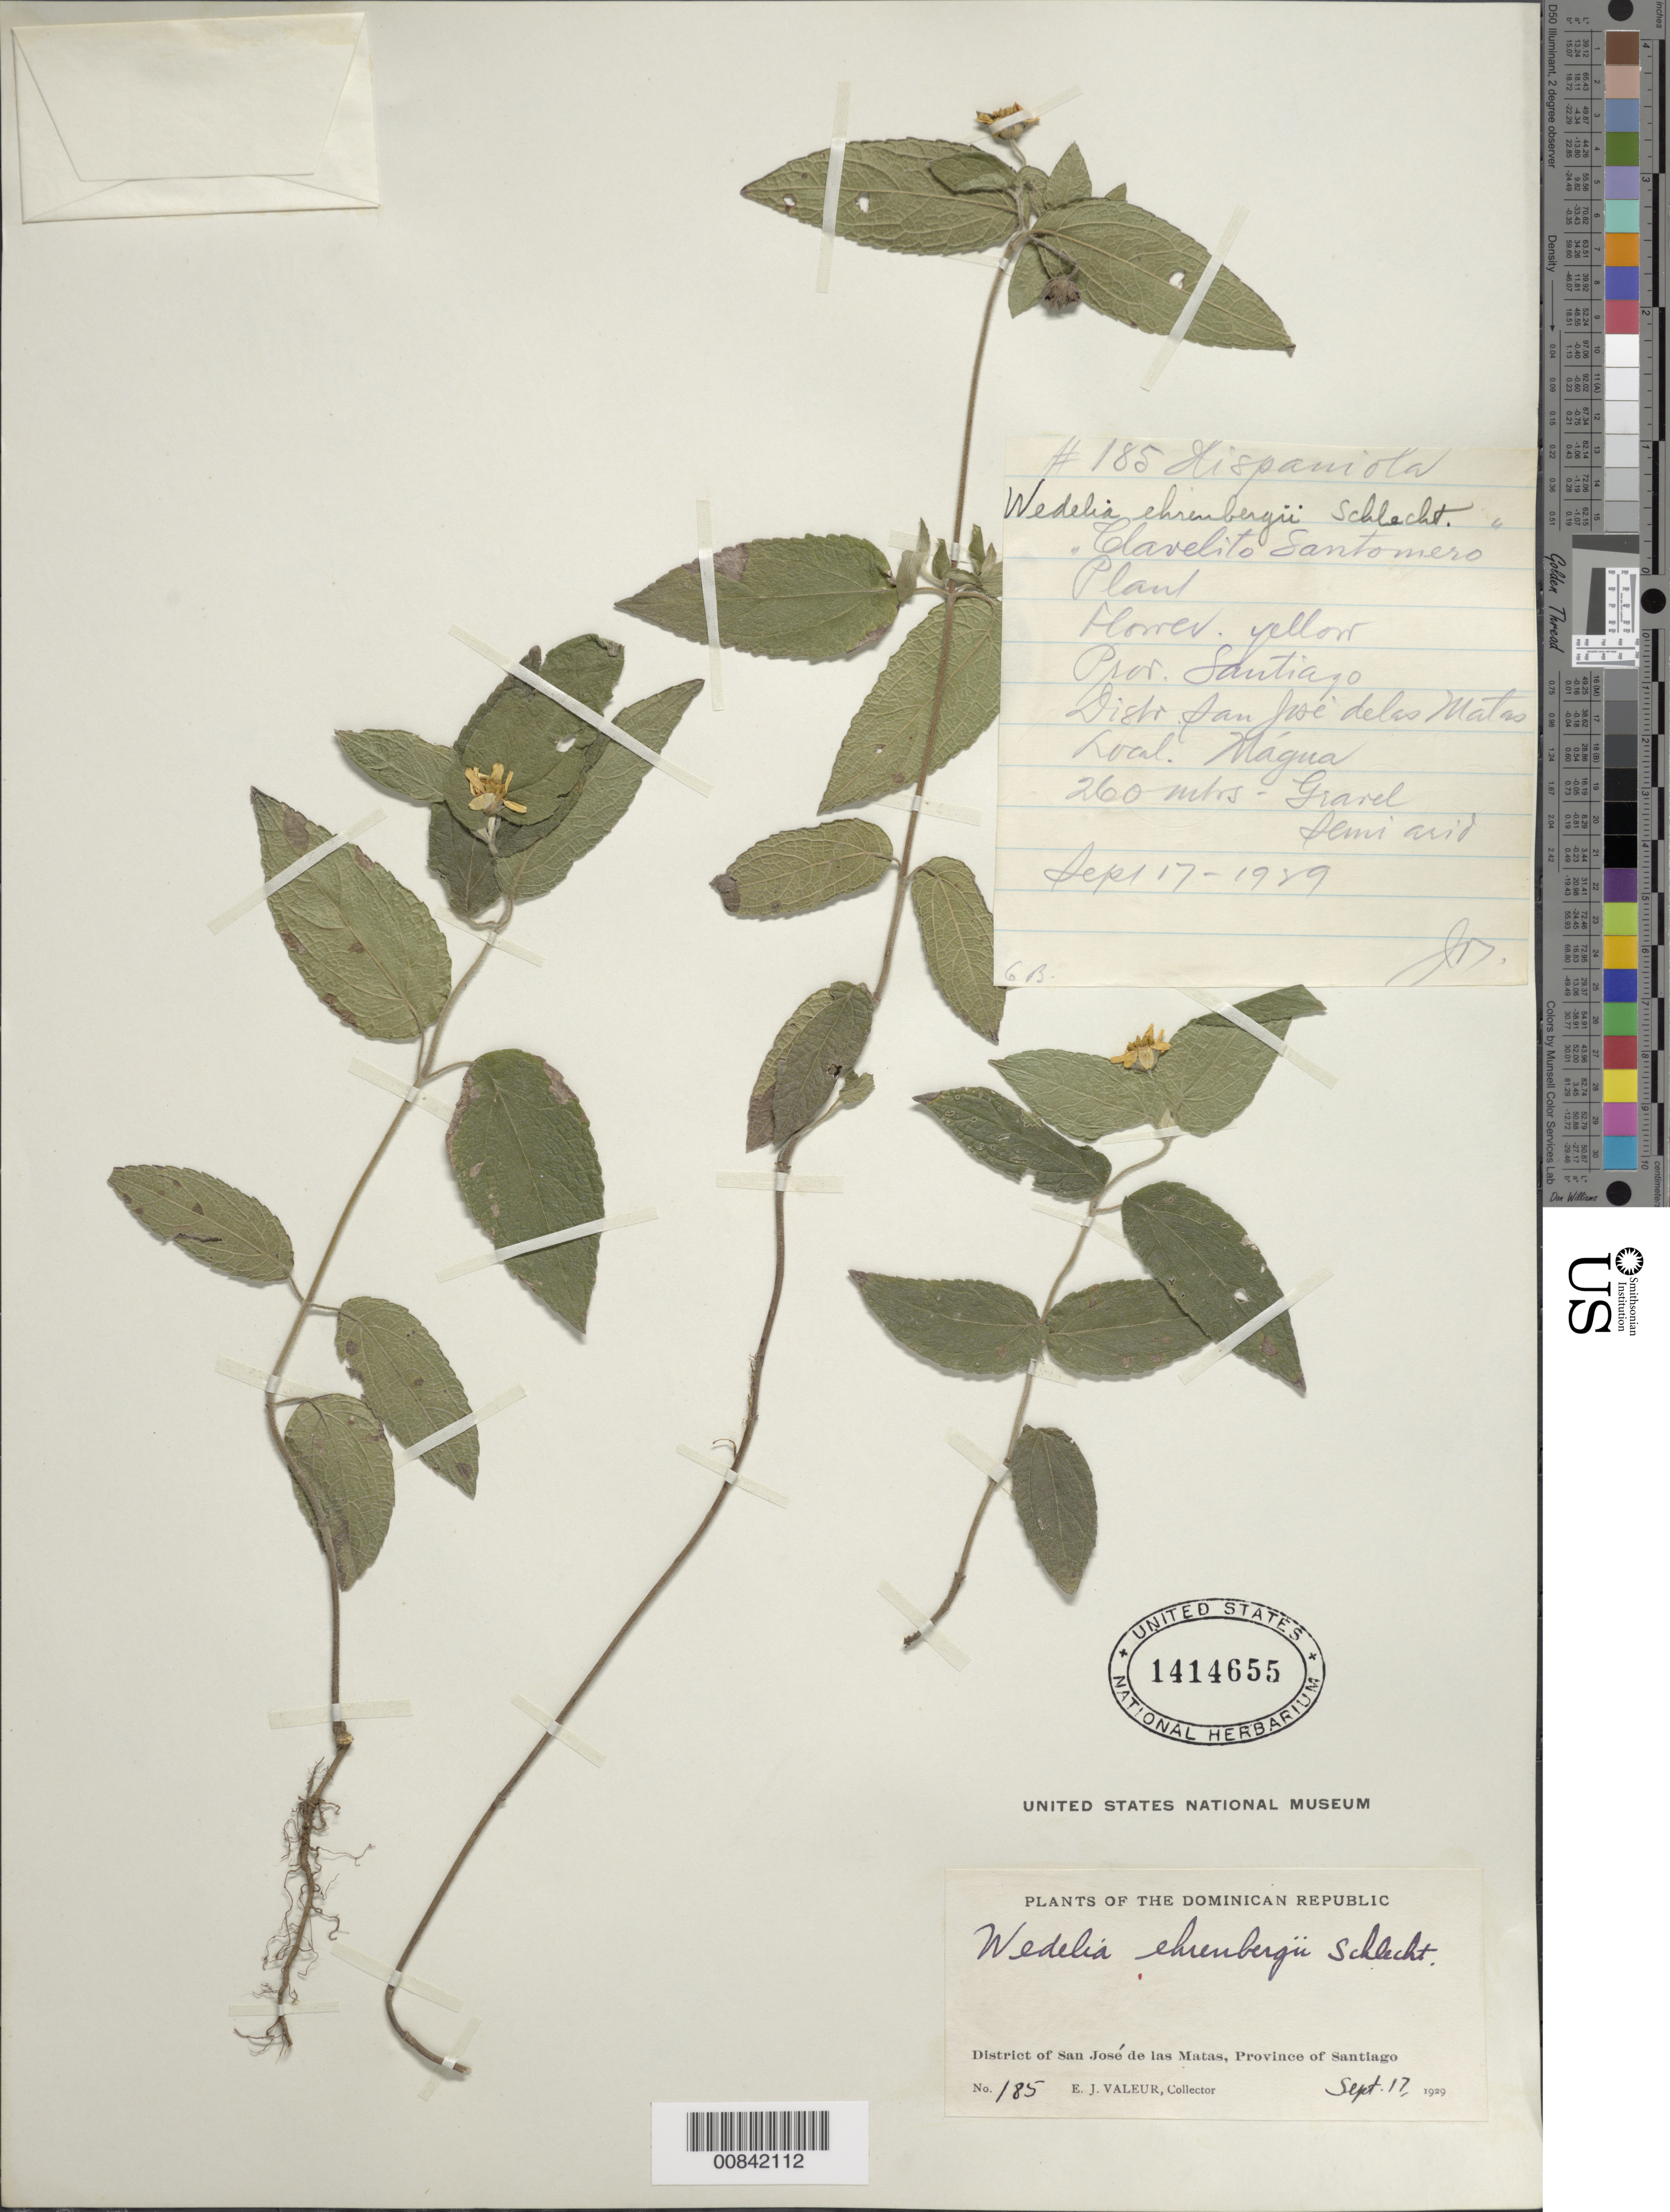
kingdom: Plantae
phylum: Tracheophyta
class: Magnoliopsida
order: Asterales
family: Asteraceae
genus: Wedelia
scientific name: Wedelia ehrenbergii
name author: Less.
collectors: E. Valeur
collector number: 185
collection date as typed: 17 Sep 1929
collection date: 1929-09-17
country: Dominican Republic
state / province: Santiago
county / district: San José de las Matas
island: Hispaniola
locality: Màgua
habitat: Gravel, semi arid pine forest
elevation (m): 260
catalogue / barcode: US 1414655